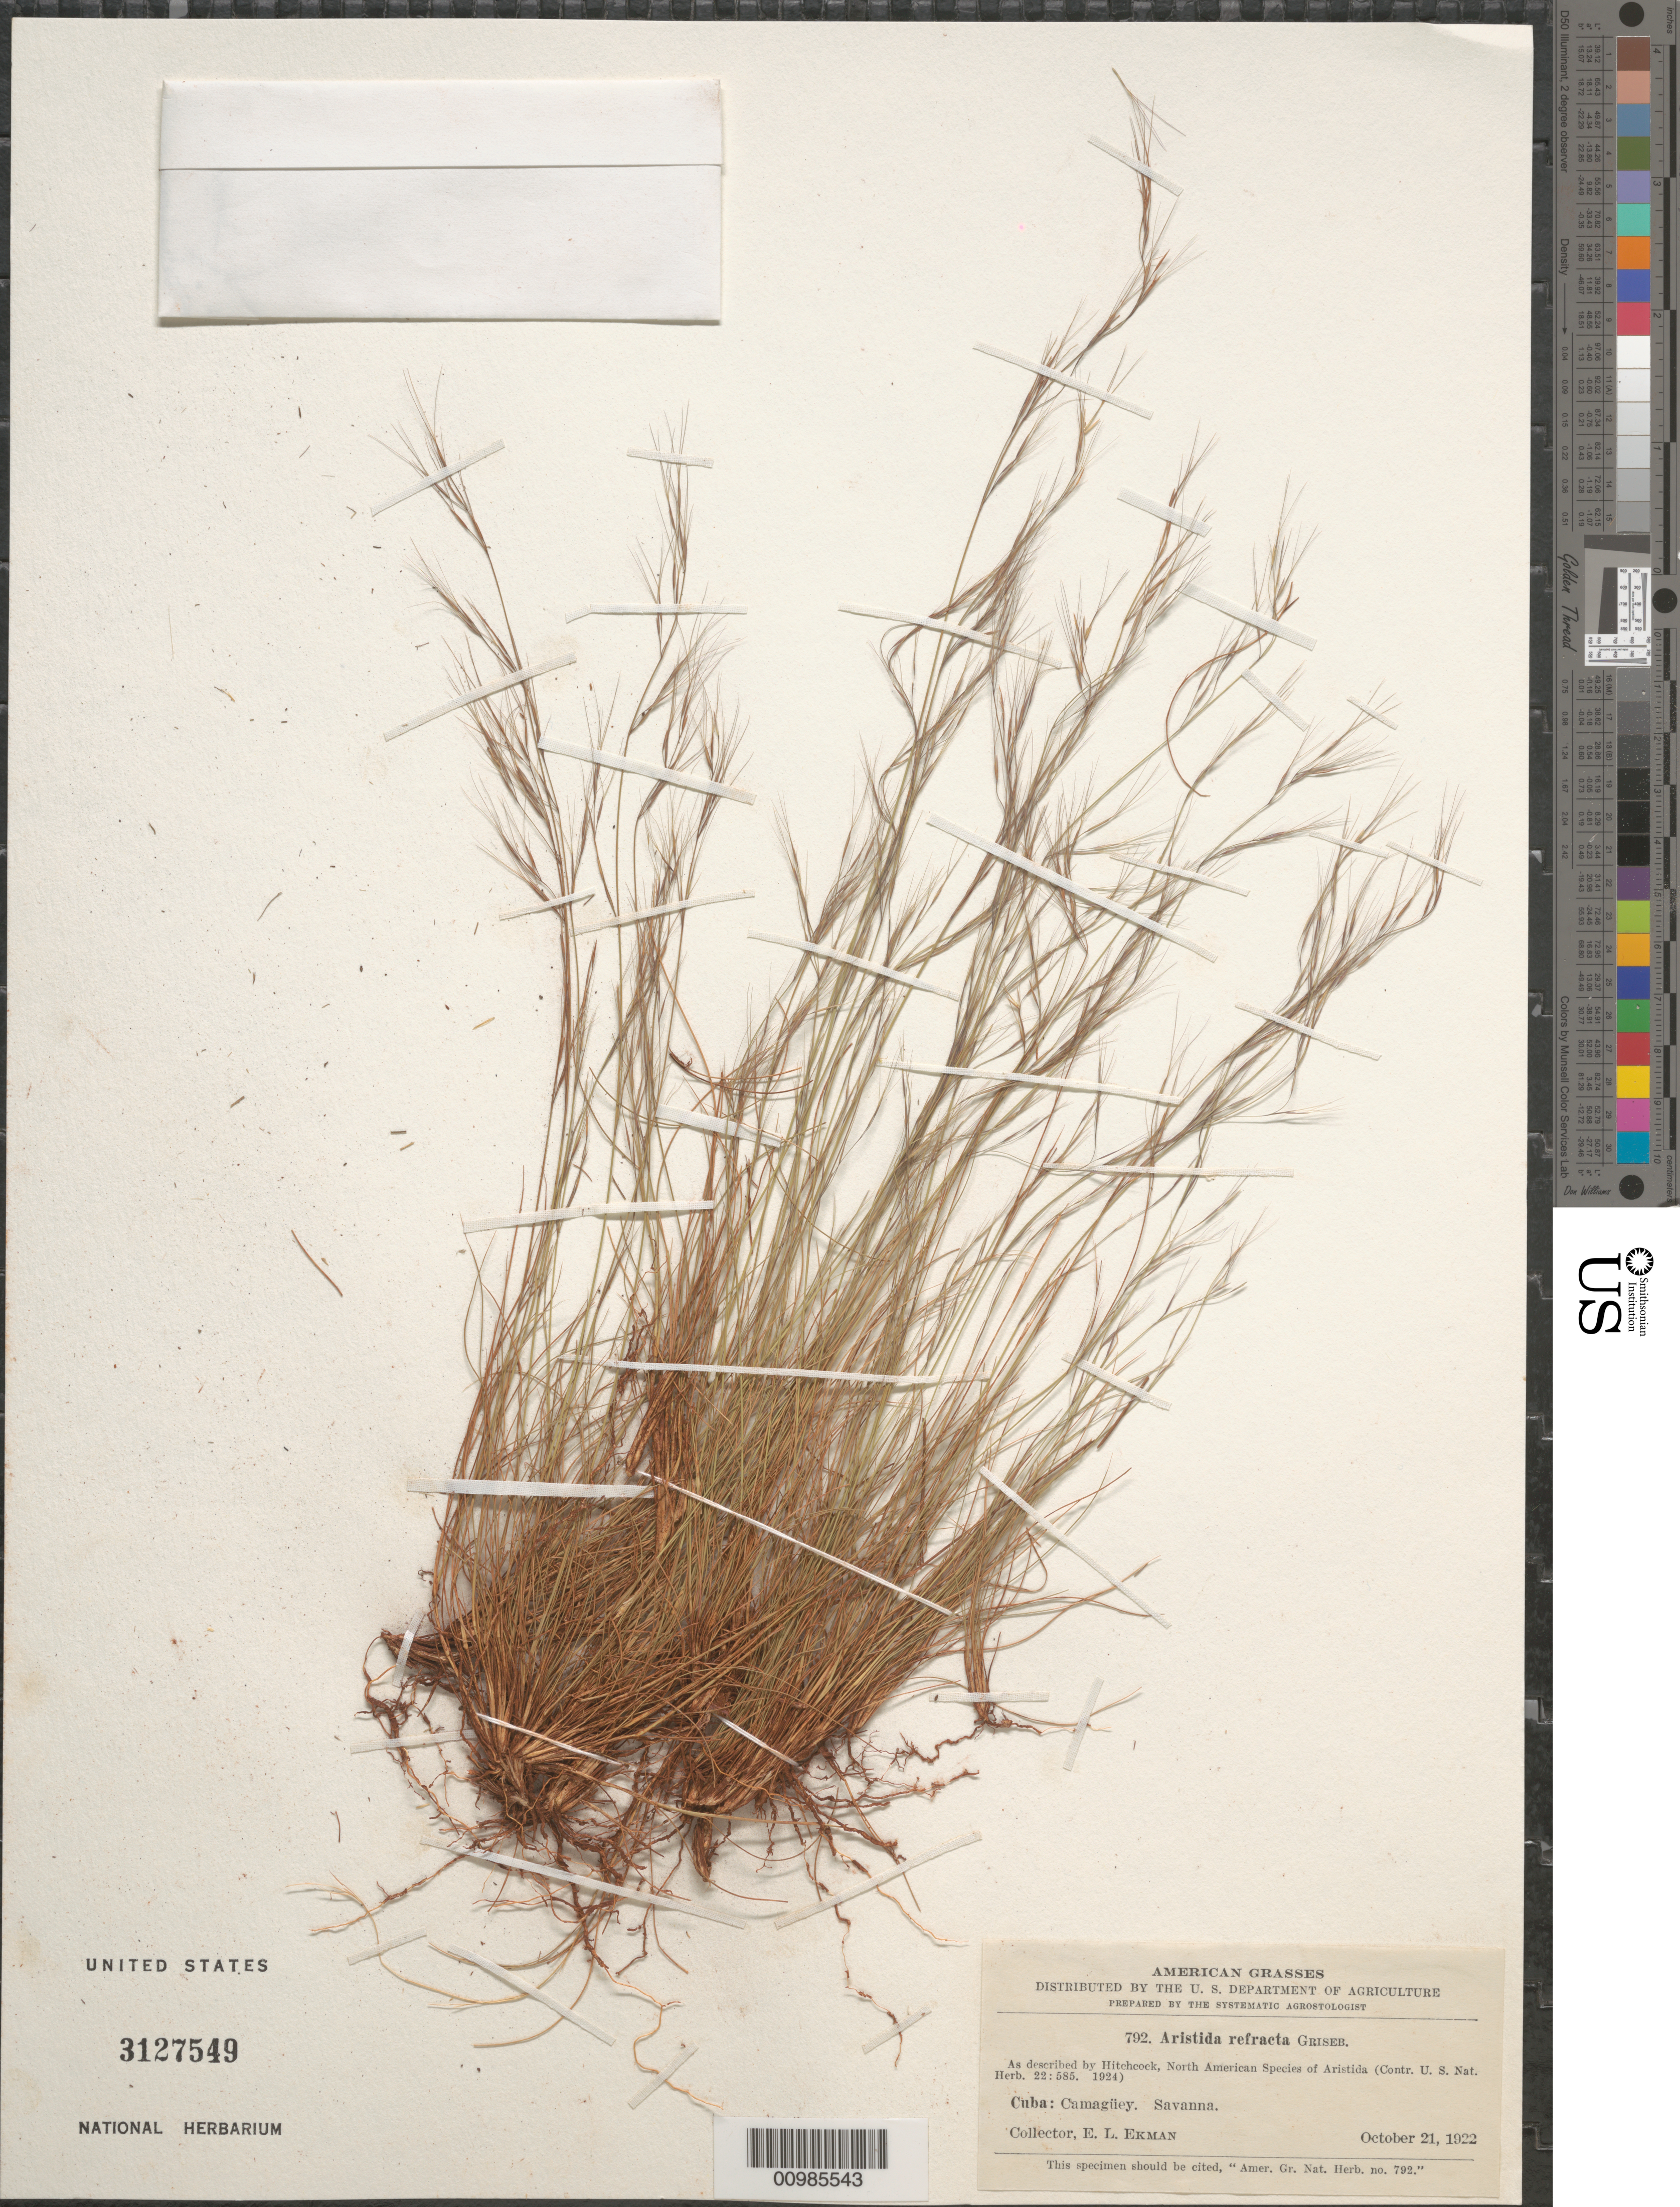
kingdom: Plantae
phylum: Tracheophyta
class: Liliopsida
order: Poales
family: Poaceae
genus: Aristida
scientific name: Aristida refracta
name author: Griseb.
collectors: E. L. Ekman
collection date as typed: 21 Oct 1922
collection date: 1922-10-21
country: Cuba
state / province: Camagüey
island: Cuba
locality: Camagüey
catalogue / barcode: US 3127549